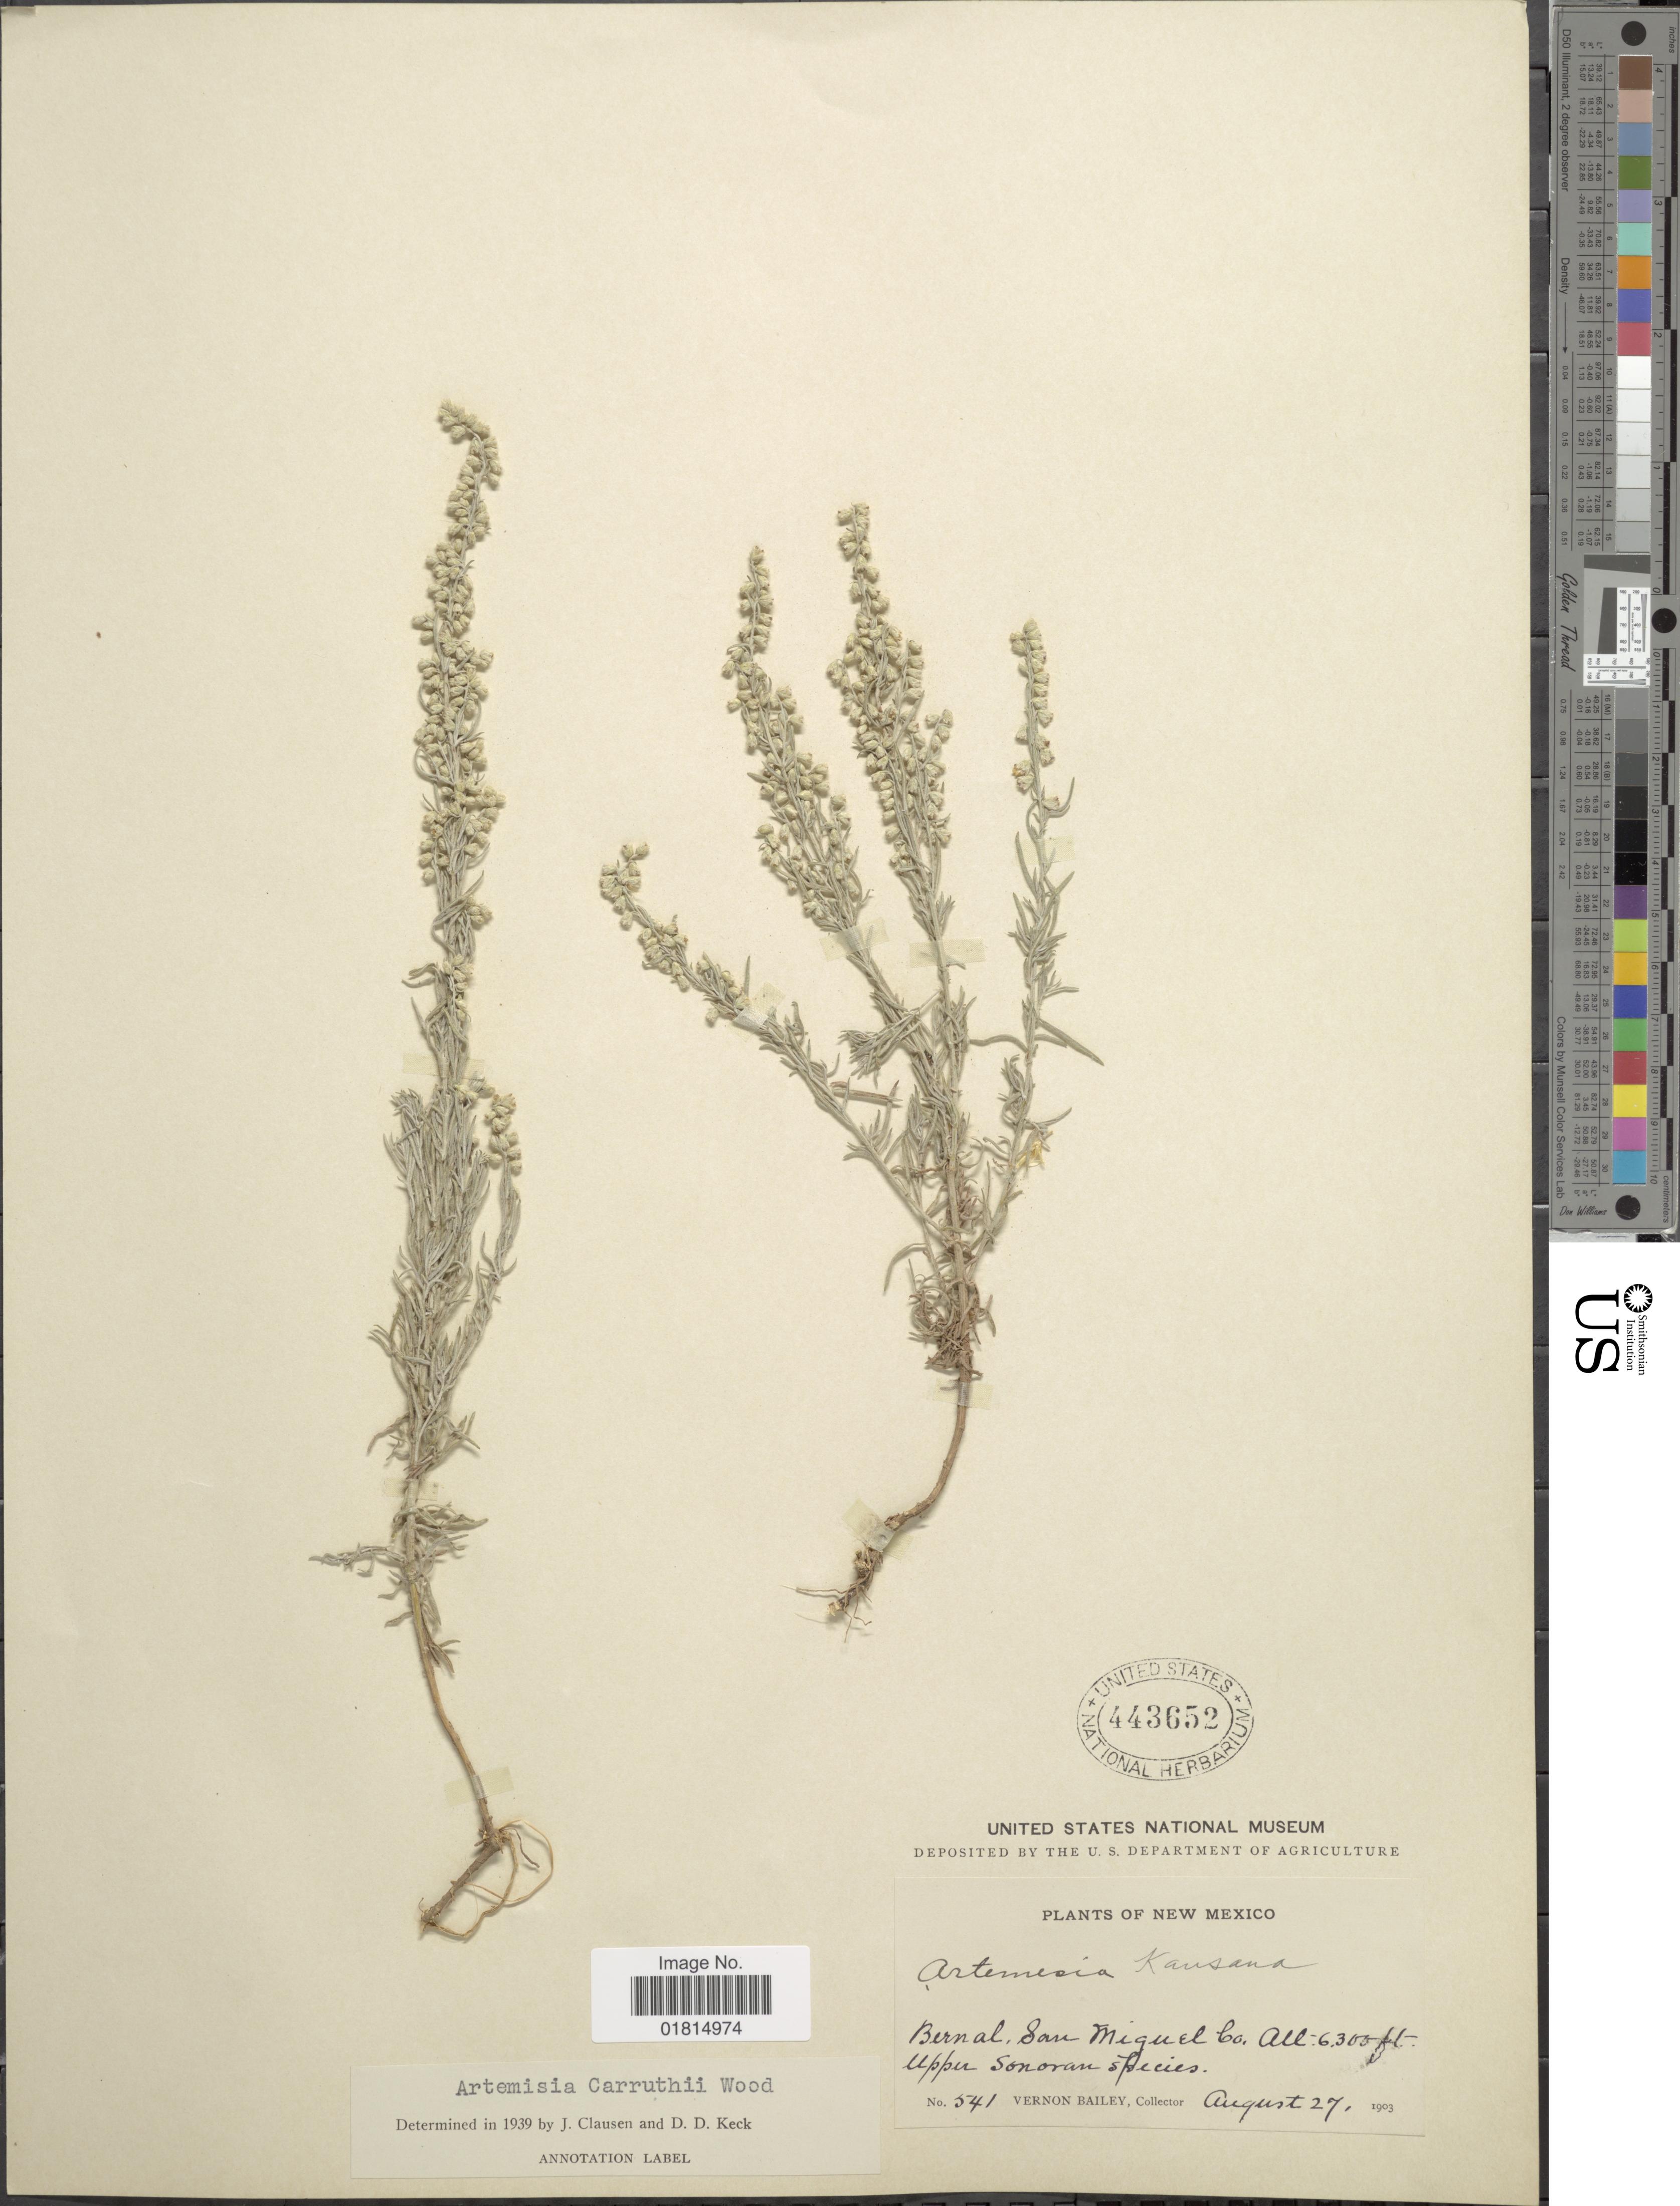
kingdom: Plantae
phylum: Tracheophyta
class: Magnoliopsida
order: Asterales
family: Asteraceae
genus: Artemisia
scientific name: Artemisia carruthii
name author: Alph. Wood ex Carruth.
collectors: V. O. Bailey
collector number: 541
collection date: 1903-08-27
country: United States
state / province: New Mexico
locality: Bernal, San Miguel Co. Upper Sonoran species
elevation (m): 1920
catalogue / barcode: US 443652